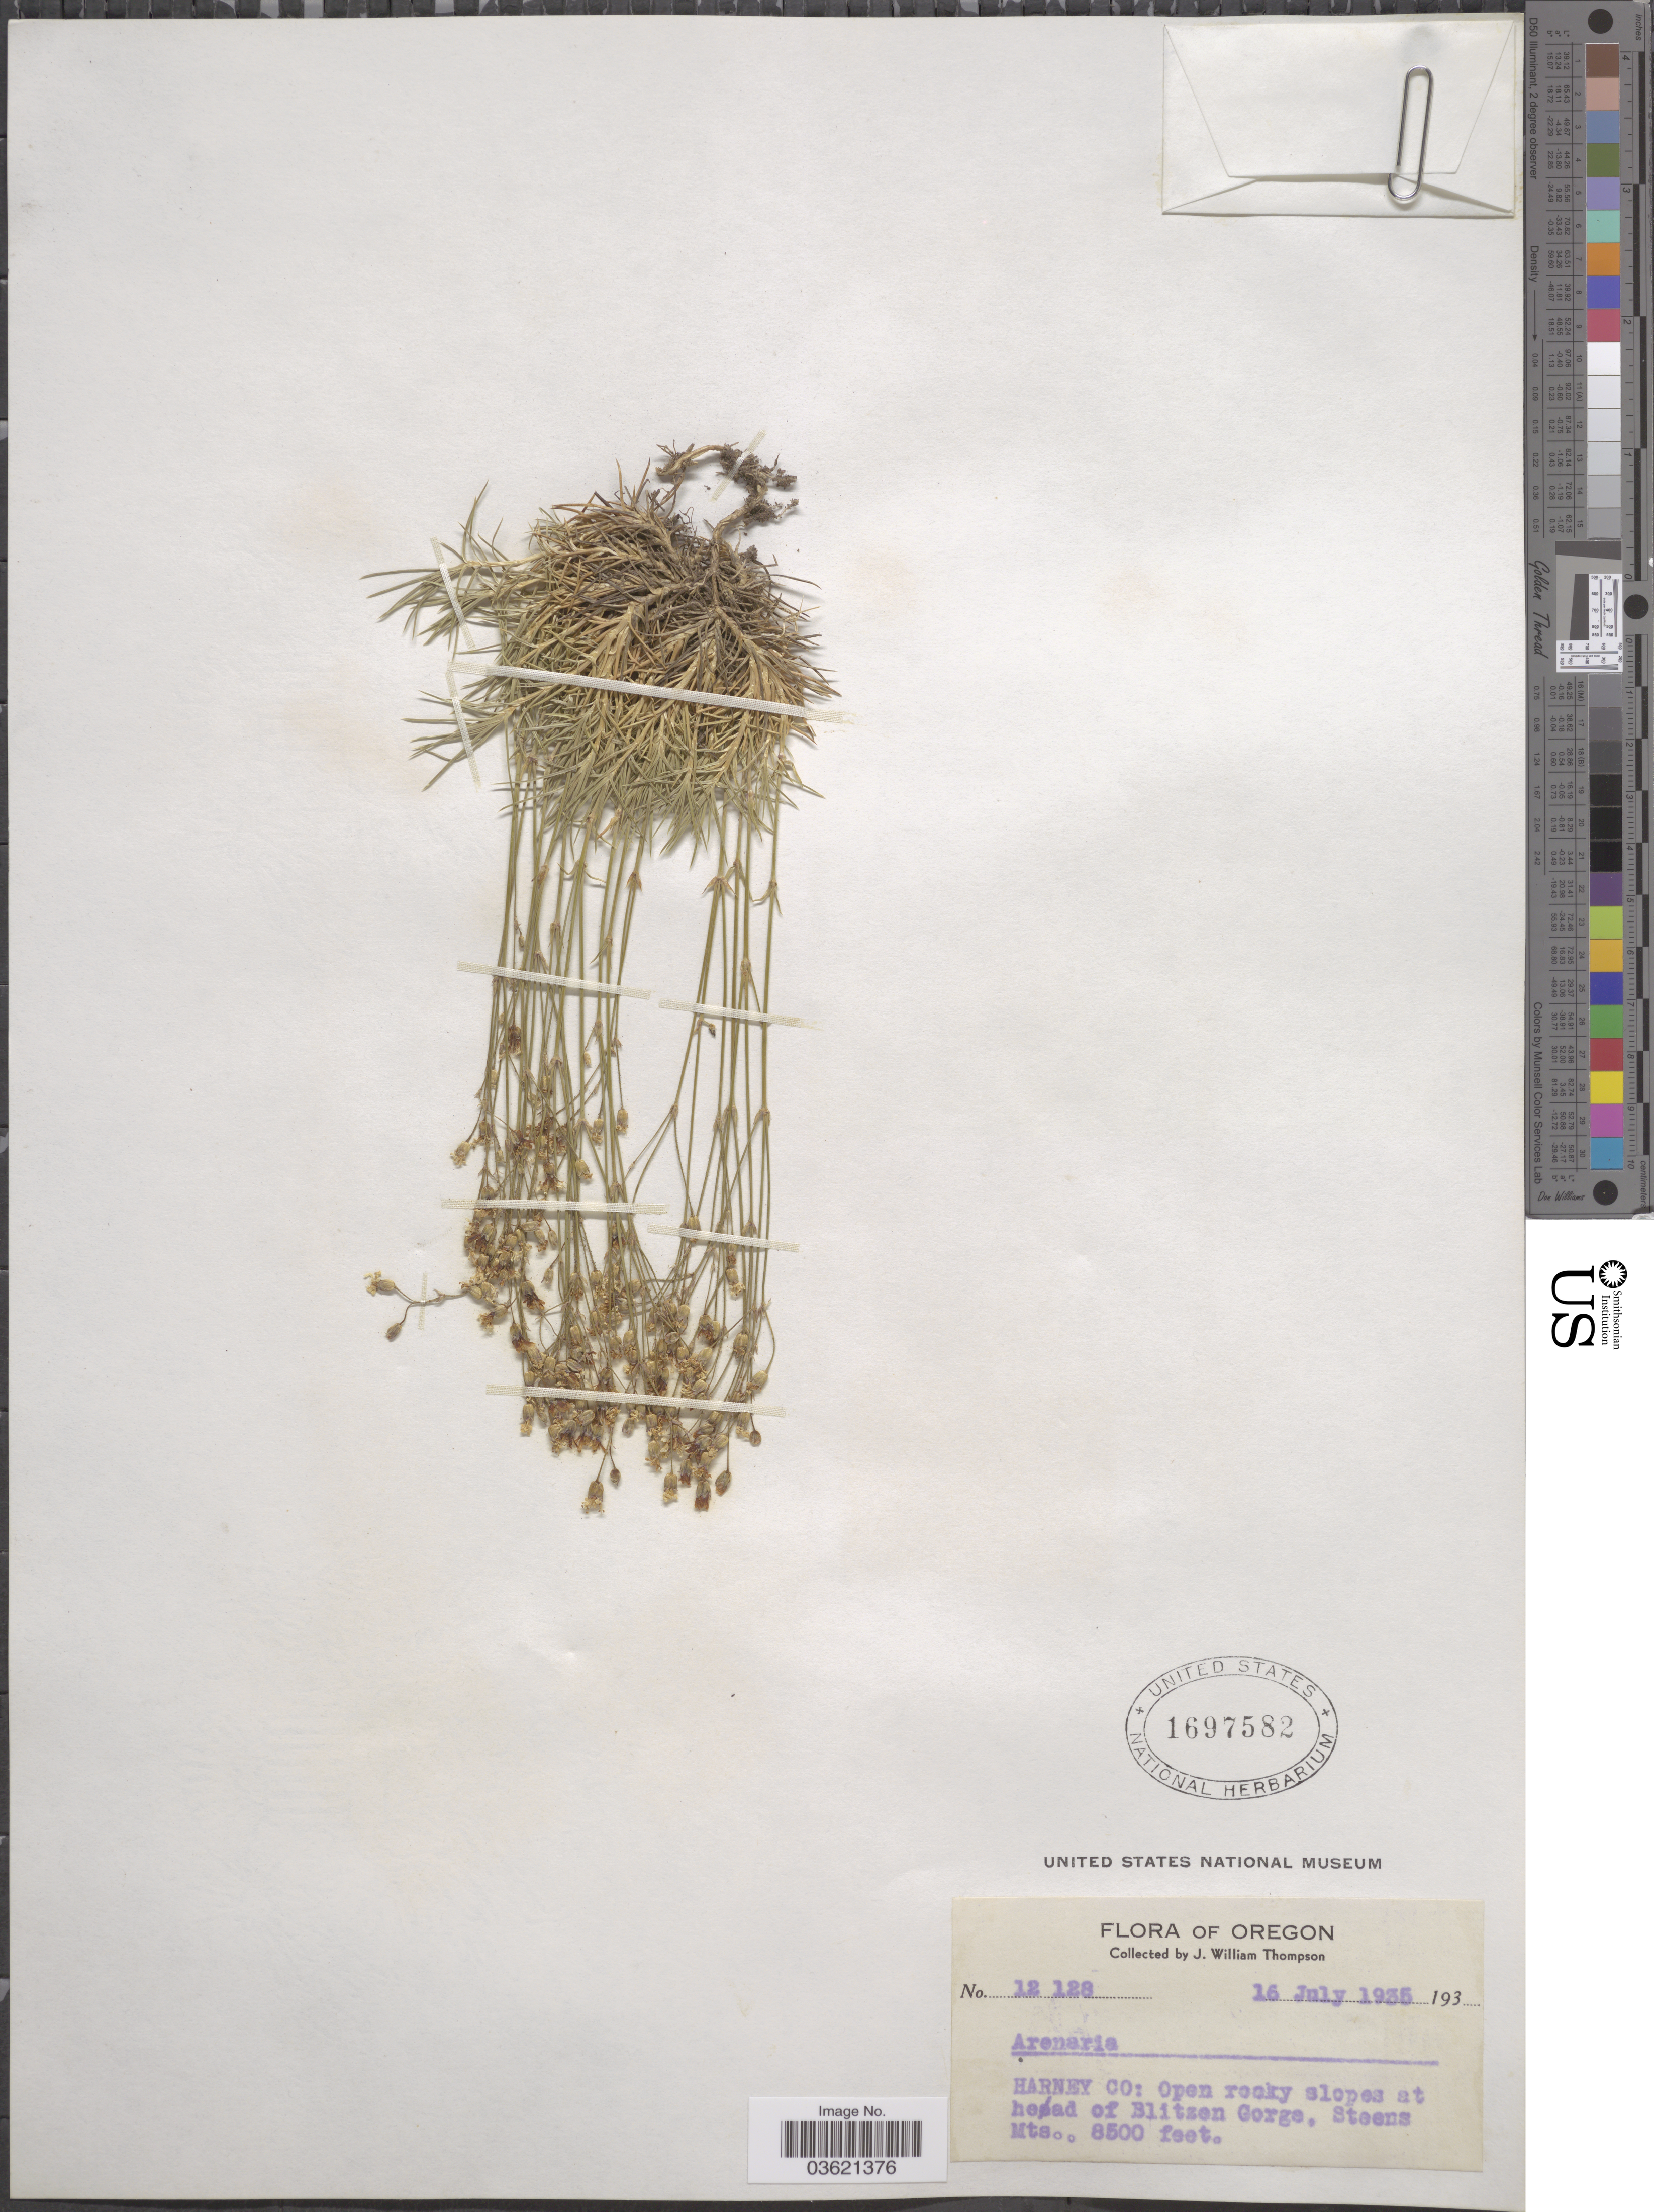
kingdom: Plantae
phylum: Tracheophyta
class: Magnoliopsida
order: Caryophyllales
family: Caryophyllaceae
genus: Arenaria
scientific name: Arenaria sp.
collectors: J. W. Thompson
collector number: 12128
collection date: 1935-07-16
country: United States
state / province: Oregon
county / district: Harney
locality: Harney Co: head of Blitzen Gorge, Steens Mts.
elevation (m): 2591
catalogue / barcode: US 1697582